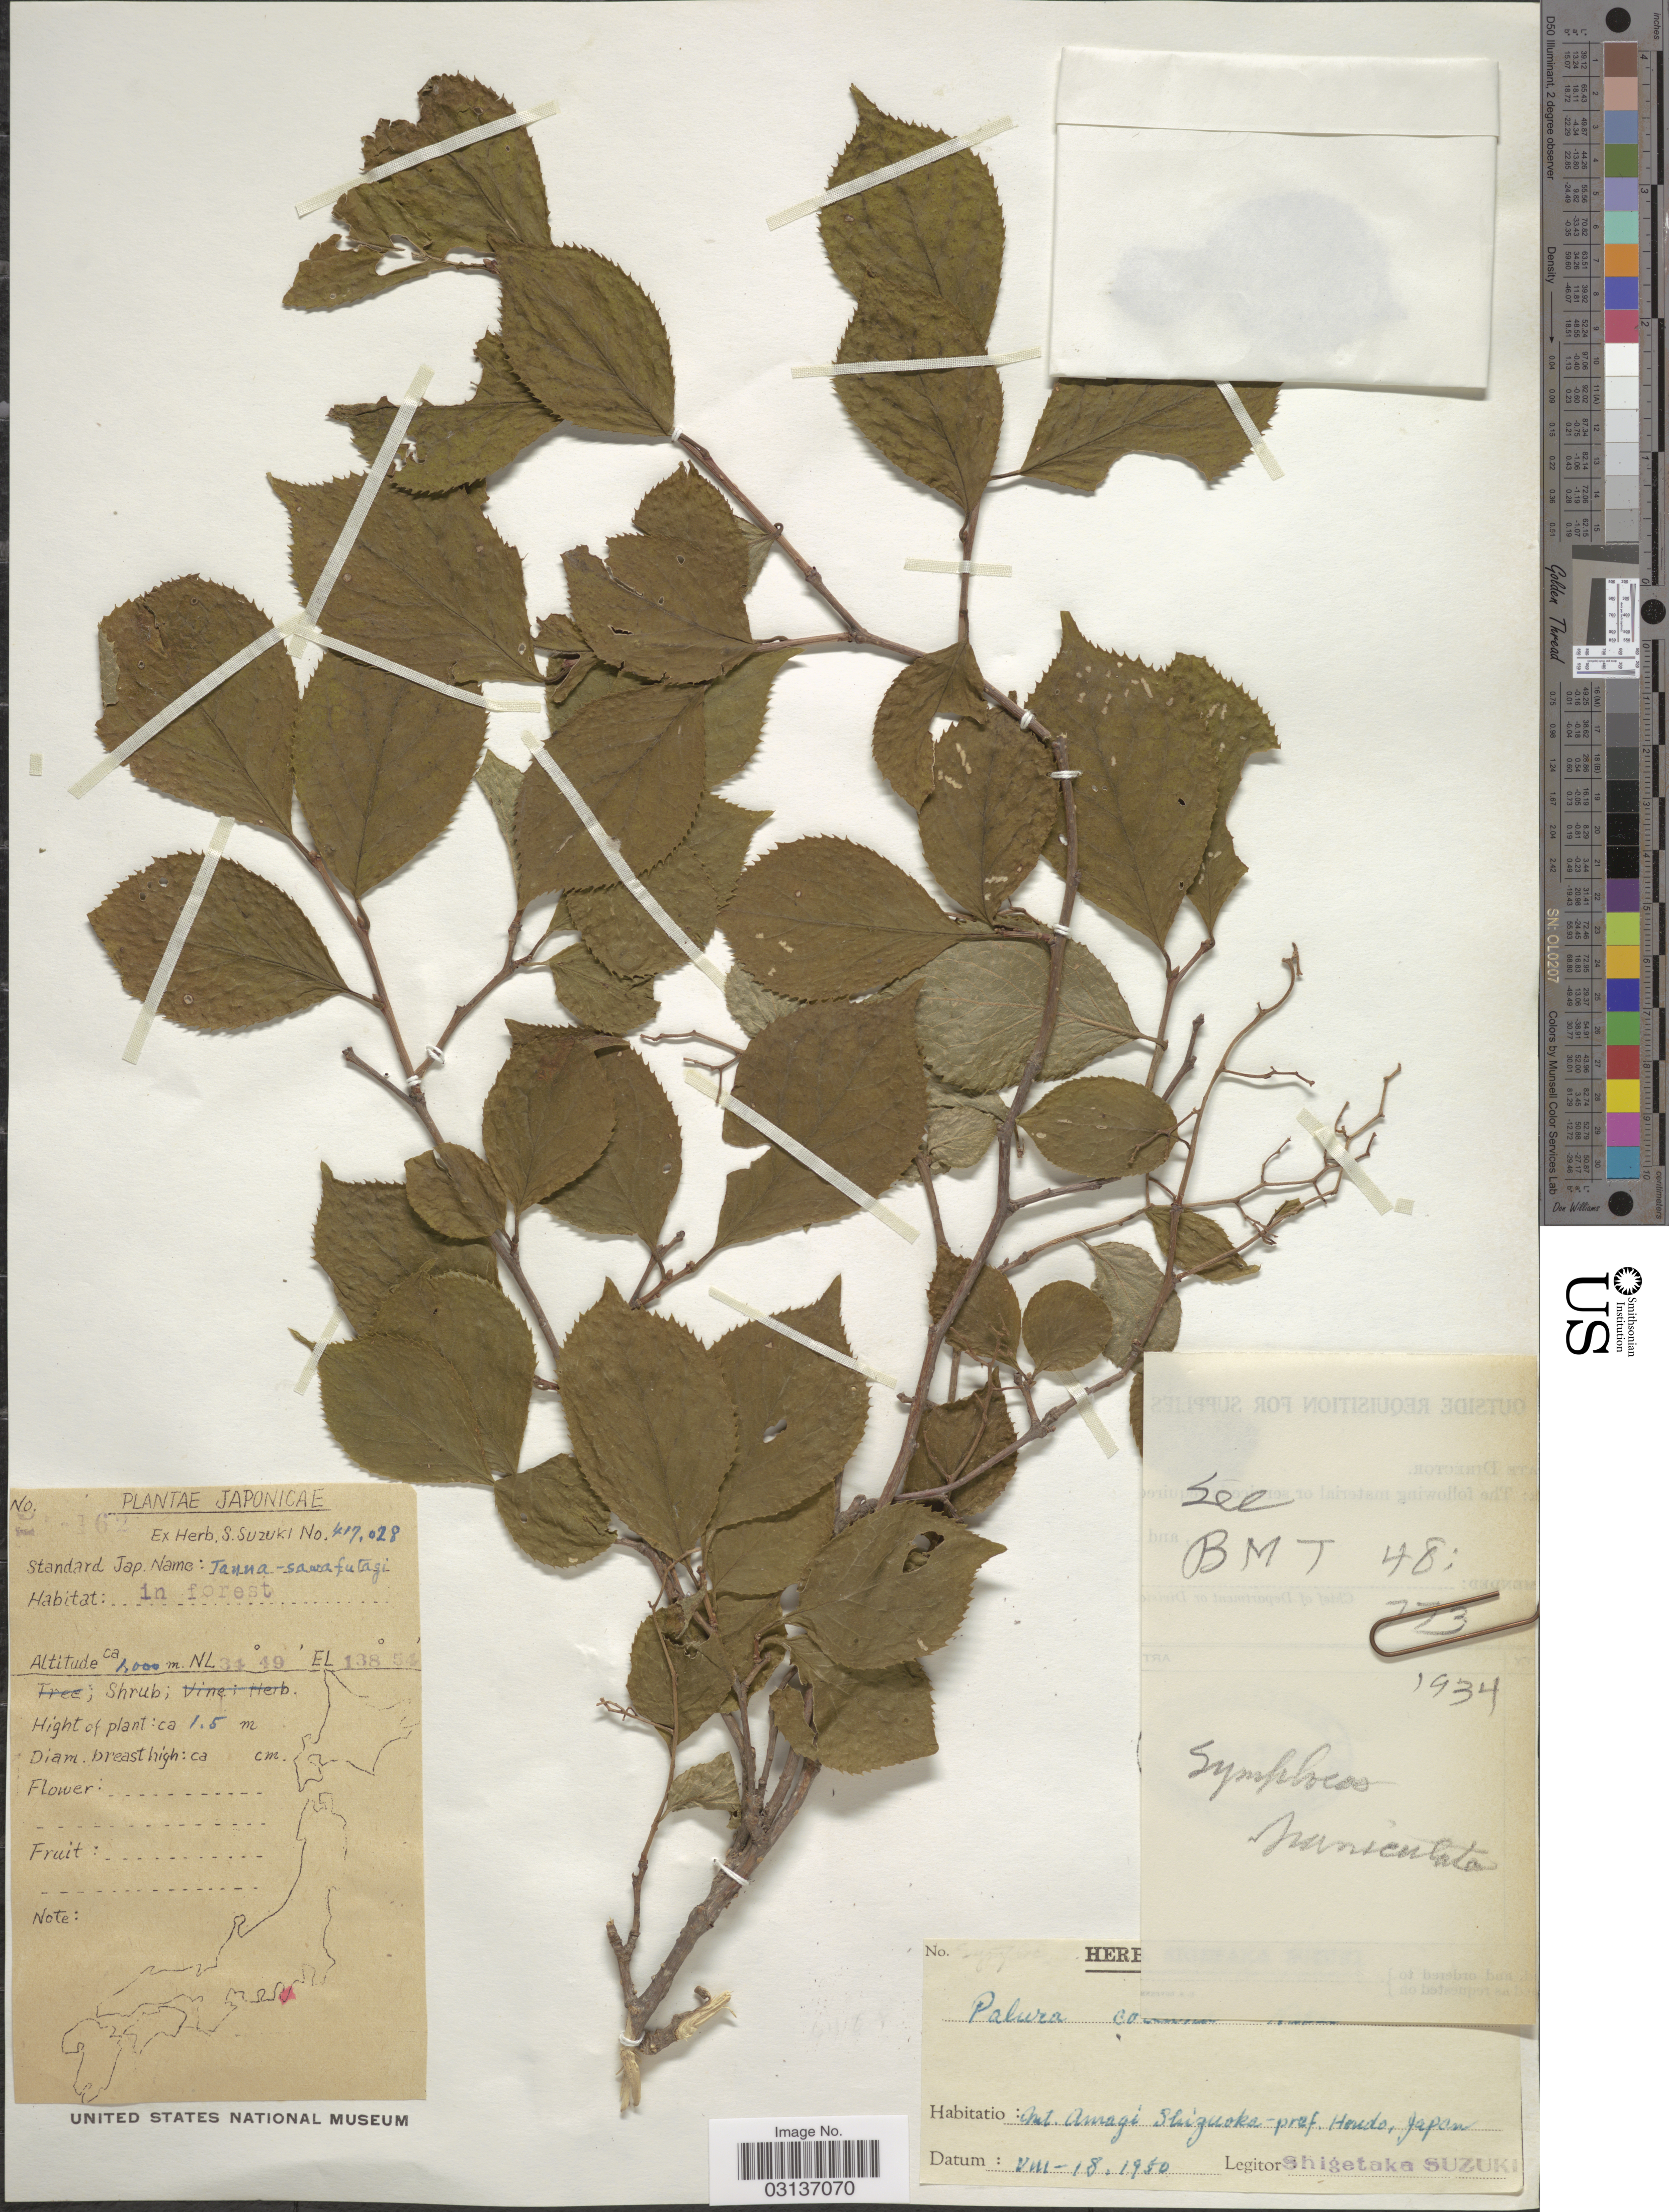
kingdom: Plantae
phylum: Tracheophyta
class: Magnoliopsida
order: Ericales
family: Symplocaceae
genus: Symplocos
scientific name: Symplocos paniculata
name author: Miq.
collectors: S. Suzuki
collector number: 162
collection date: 1950-08-18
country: Japan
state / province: Sizuoka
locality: Mt. Amagi Shizuoka-pref. Hondo.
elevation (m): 1000